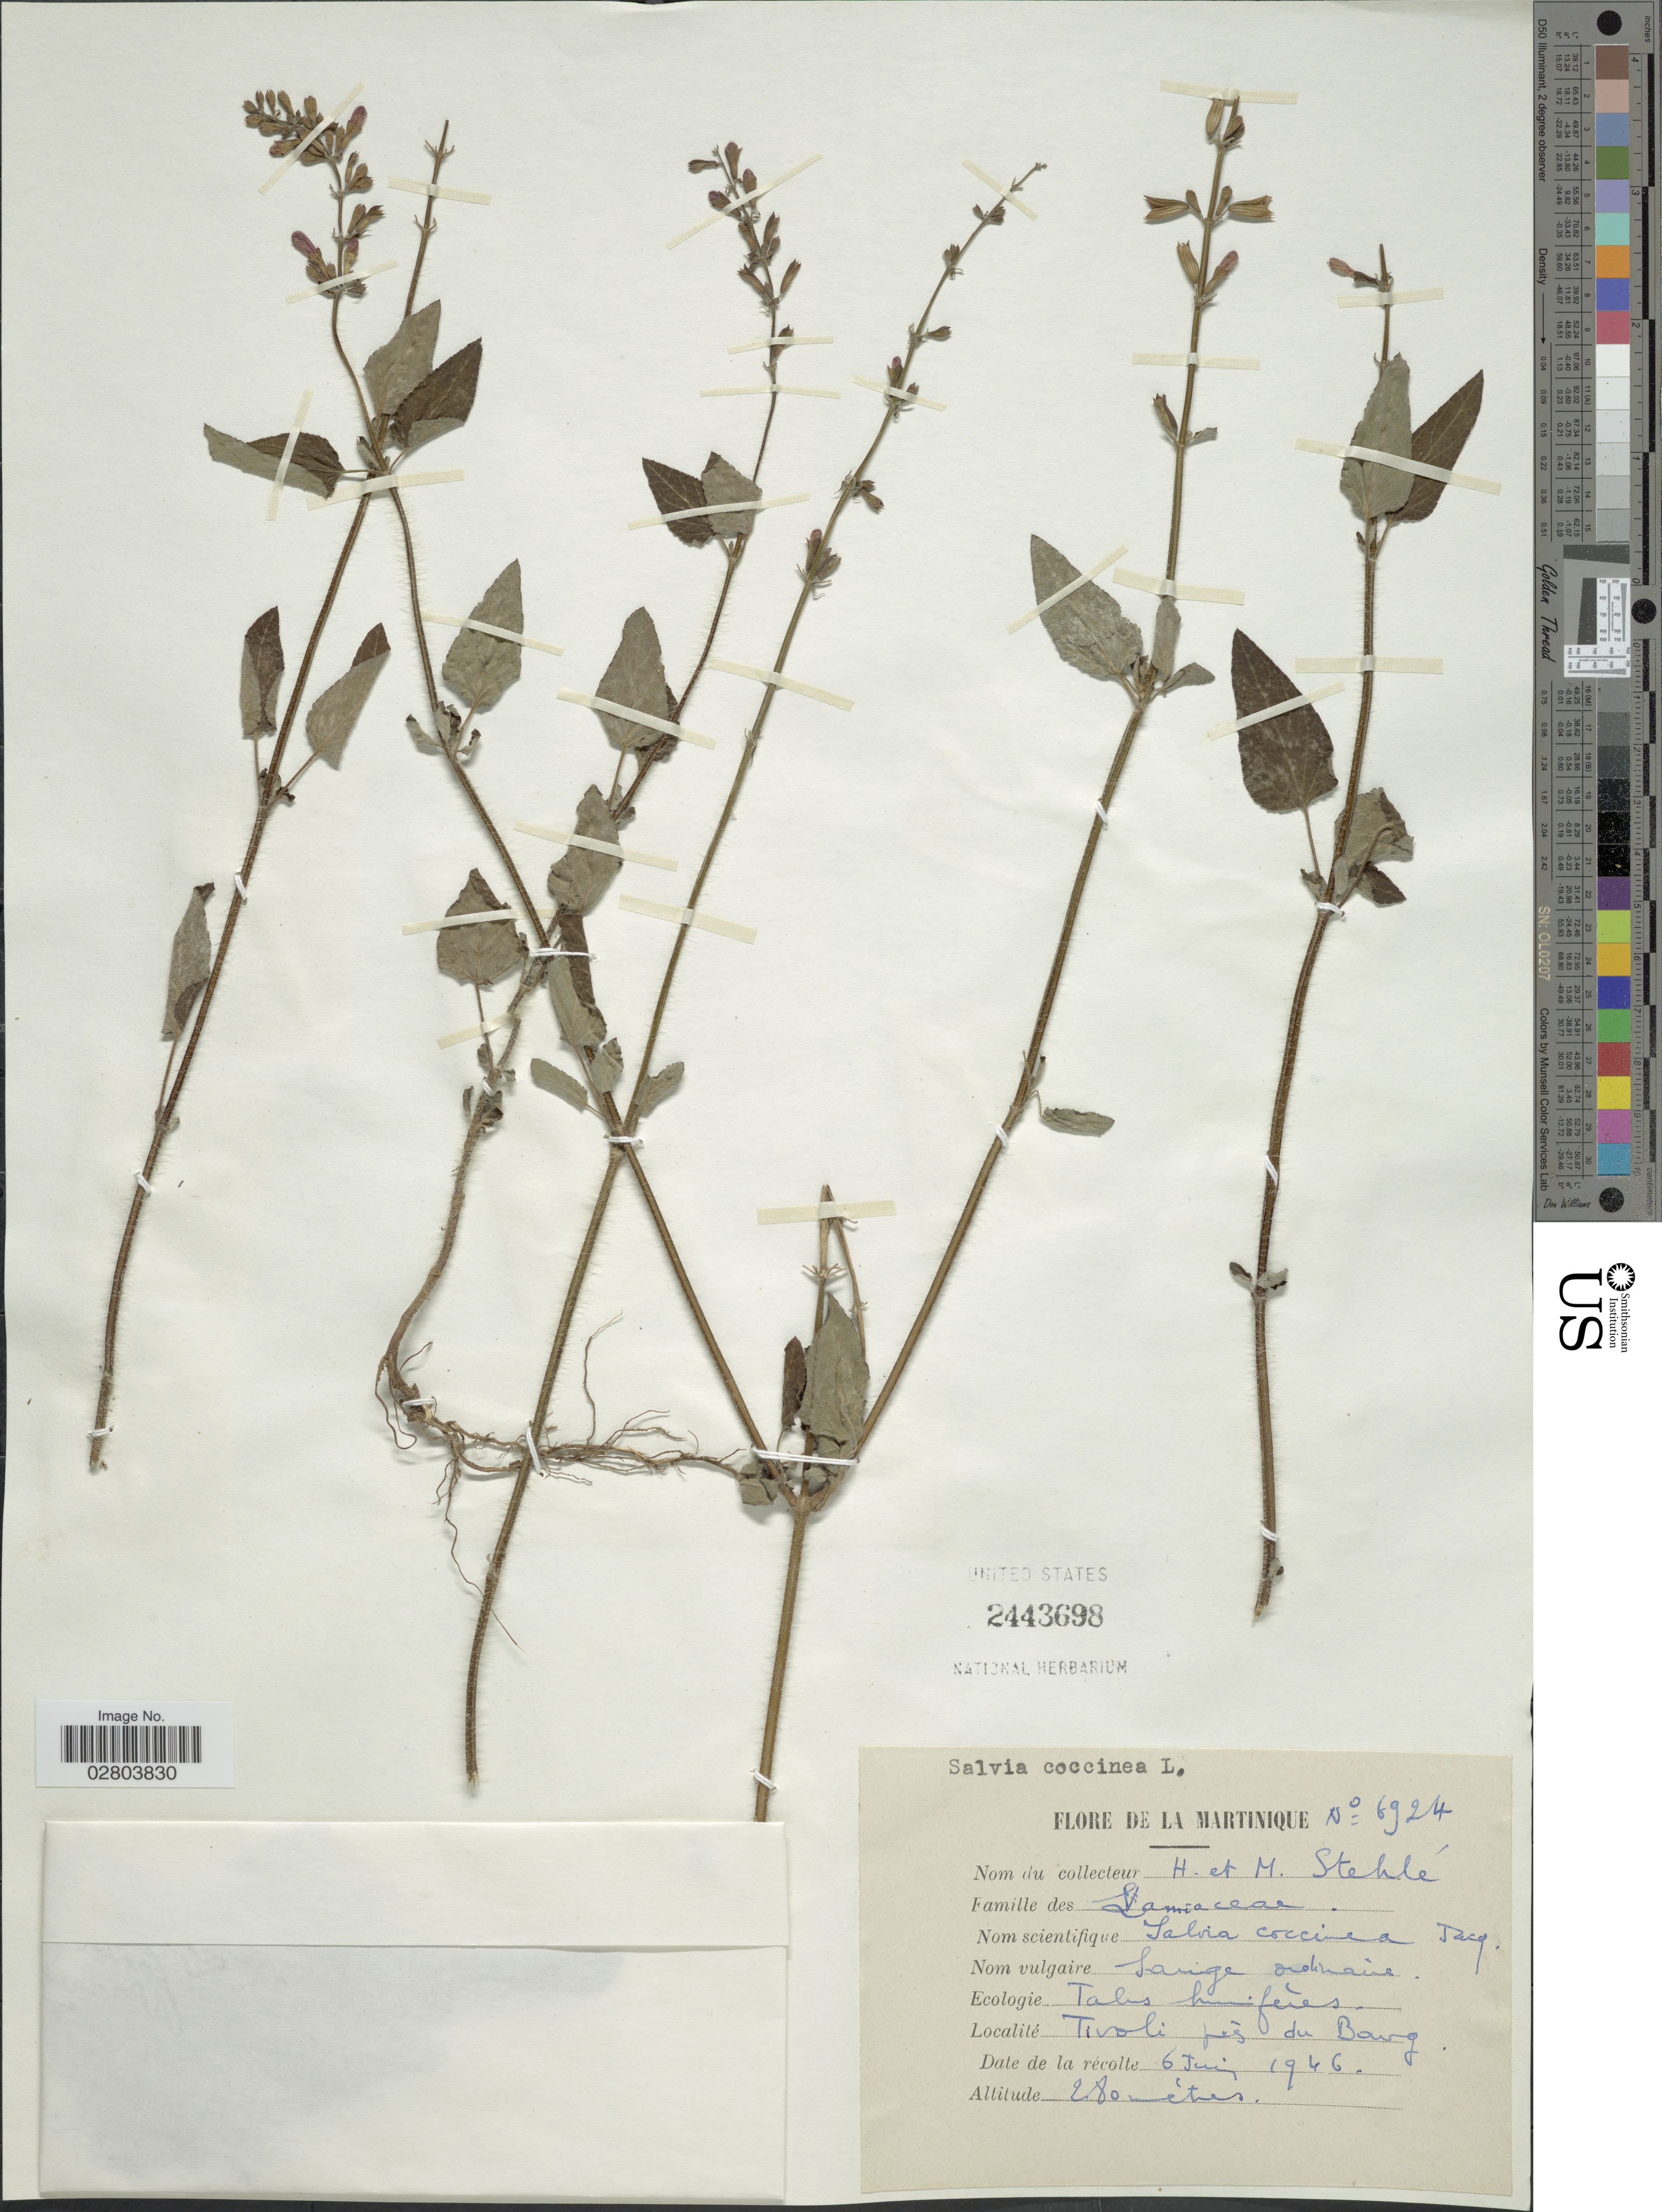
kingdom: Plantae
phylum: Tracheophyta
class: Magnoliopsida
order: Lamiales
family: Lamiaceae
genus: Salvia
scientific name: Salvia coccinea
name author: Etlinger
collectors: H. Stehlé & M. Stehlé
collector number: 6924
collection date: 1946-06-06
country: Martinique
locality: Tivoli prés du Bourg.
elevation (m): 280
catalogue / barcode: US 2443698